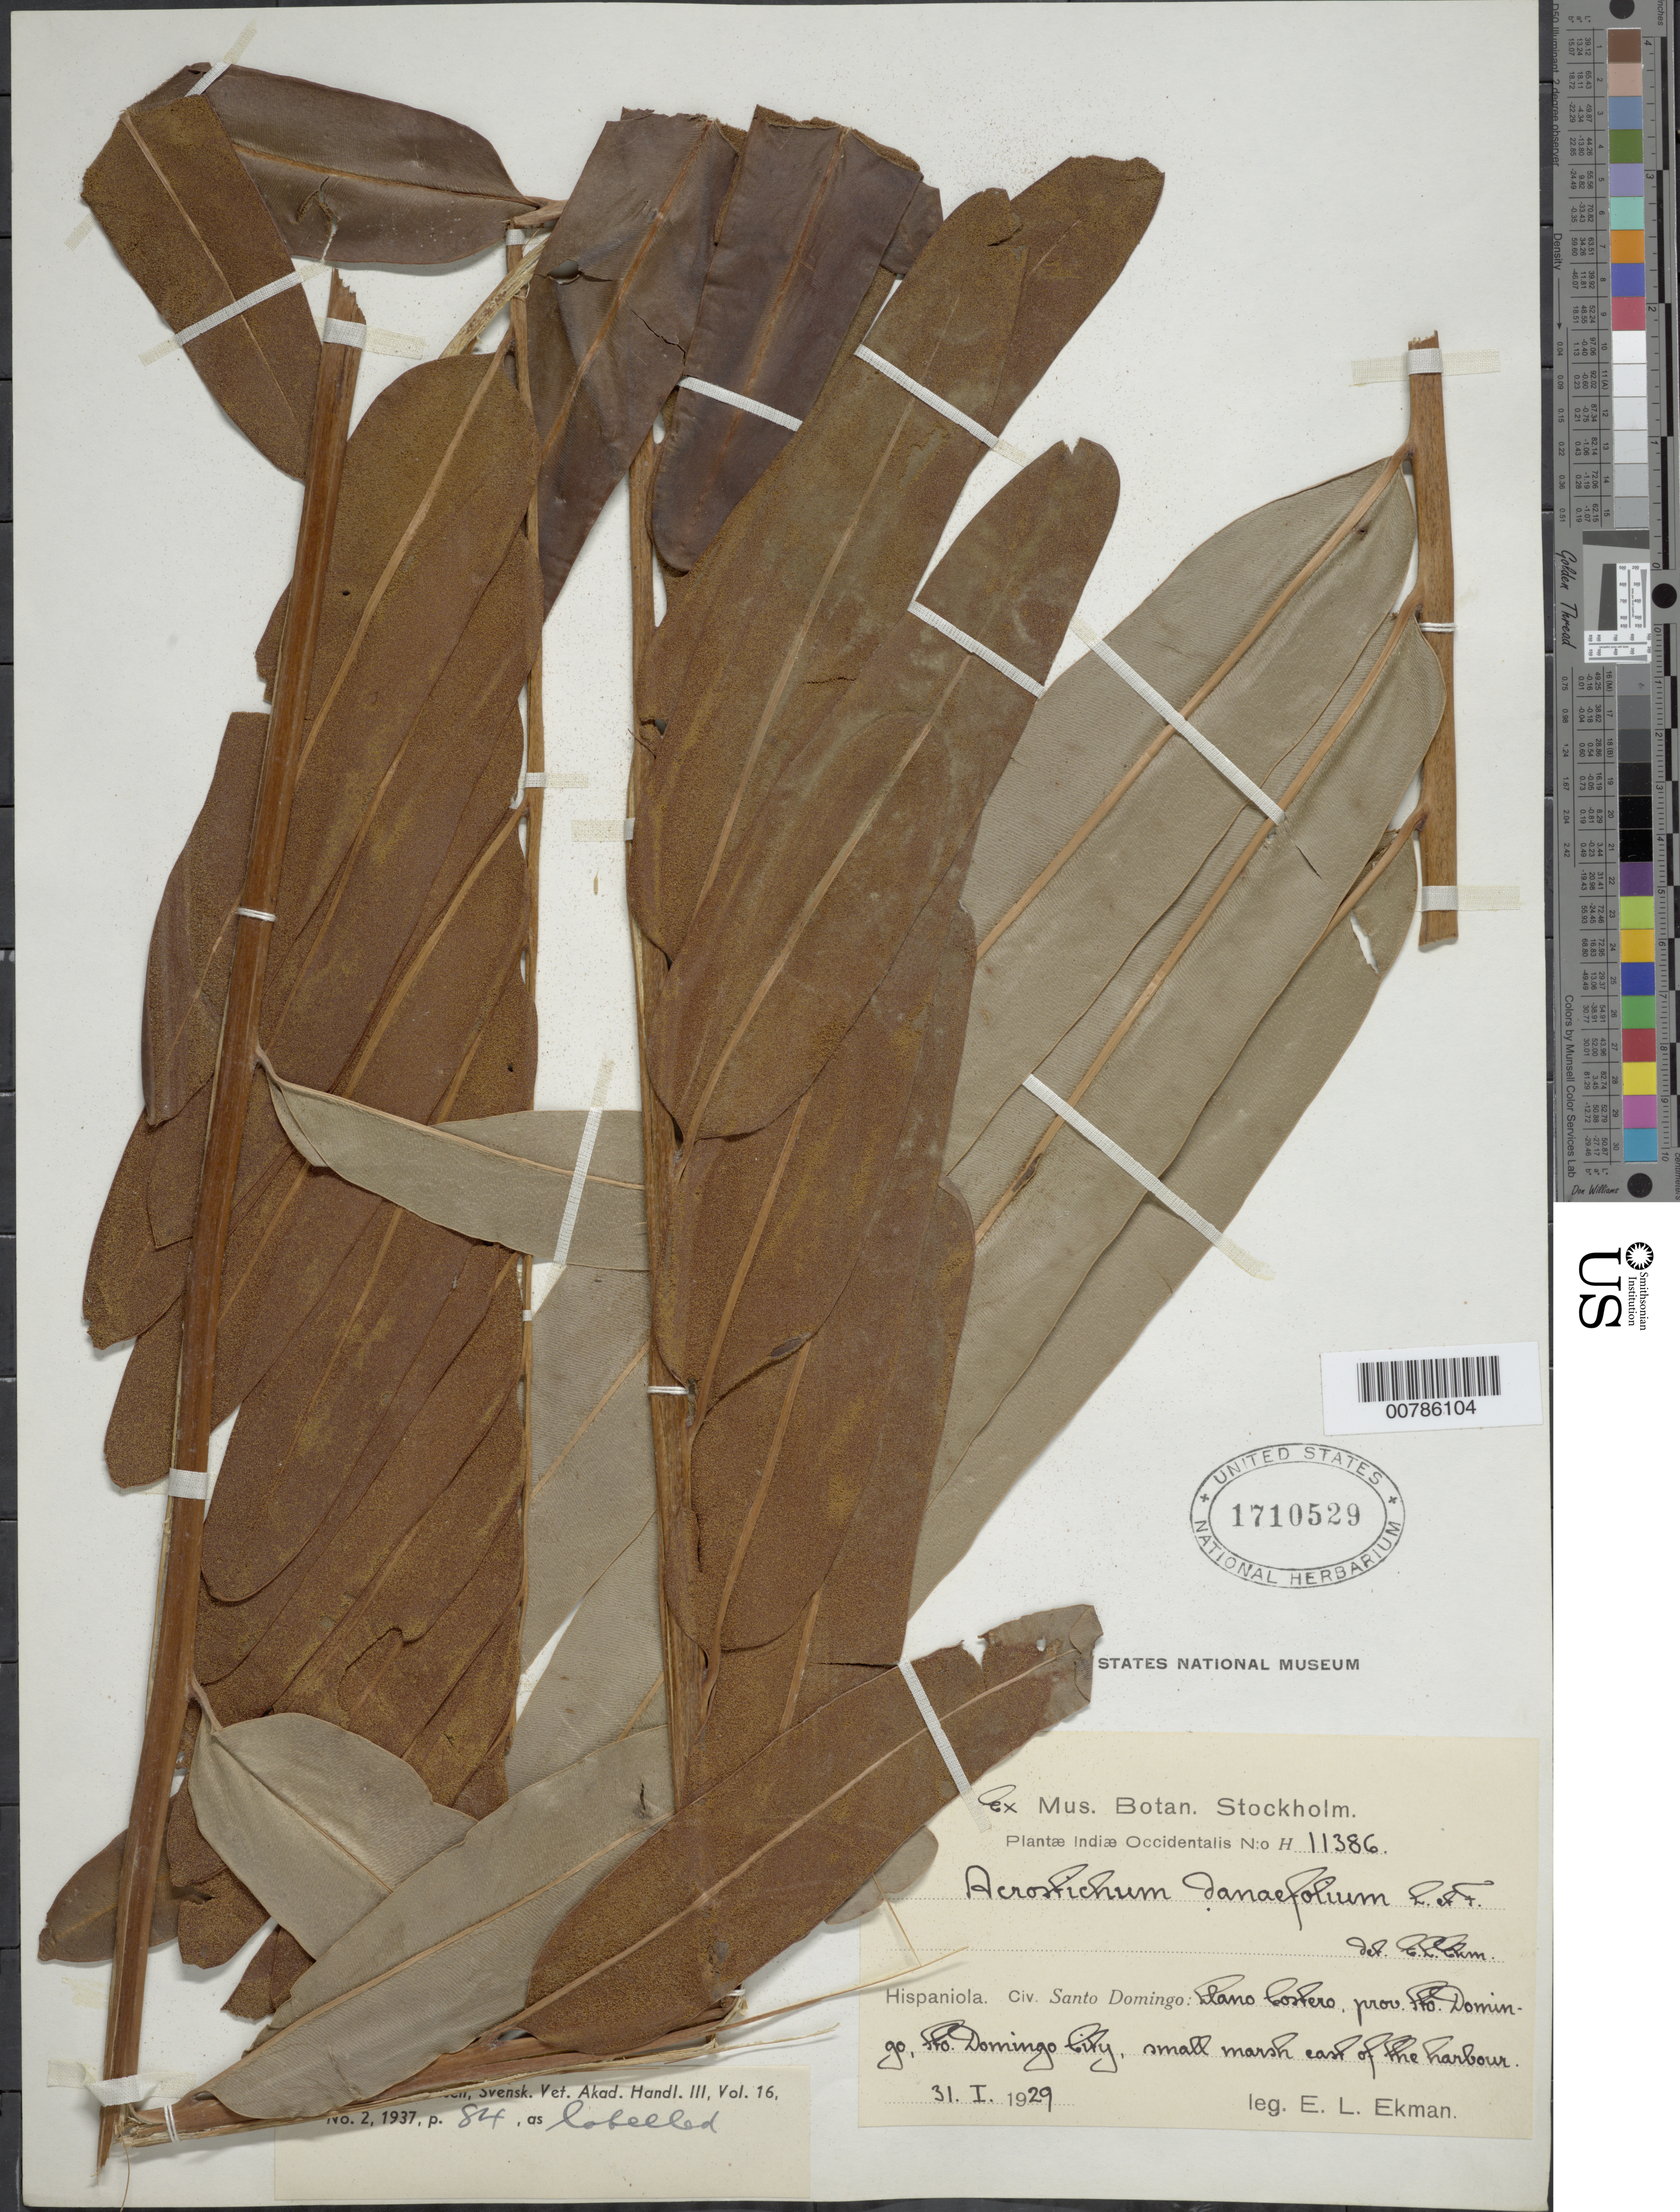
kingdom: Plantae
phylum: Tracheophyta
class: Polypodiopsida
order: Polypodiales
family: Pteridaceae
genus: Acrostichum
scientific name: Acrostichum danaeifolium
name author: Langsd. & Fisch.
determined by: Christensen, C. F. A.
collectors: E. L. Ekman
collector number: H 11386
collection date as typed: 31 Jan 1929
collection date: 1929-01-31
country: Dominican Republic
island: Hispaniola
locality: Llano Costero, Sto. Domingo City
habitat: Small marsh east of the harbor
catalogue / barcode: US 1710529